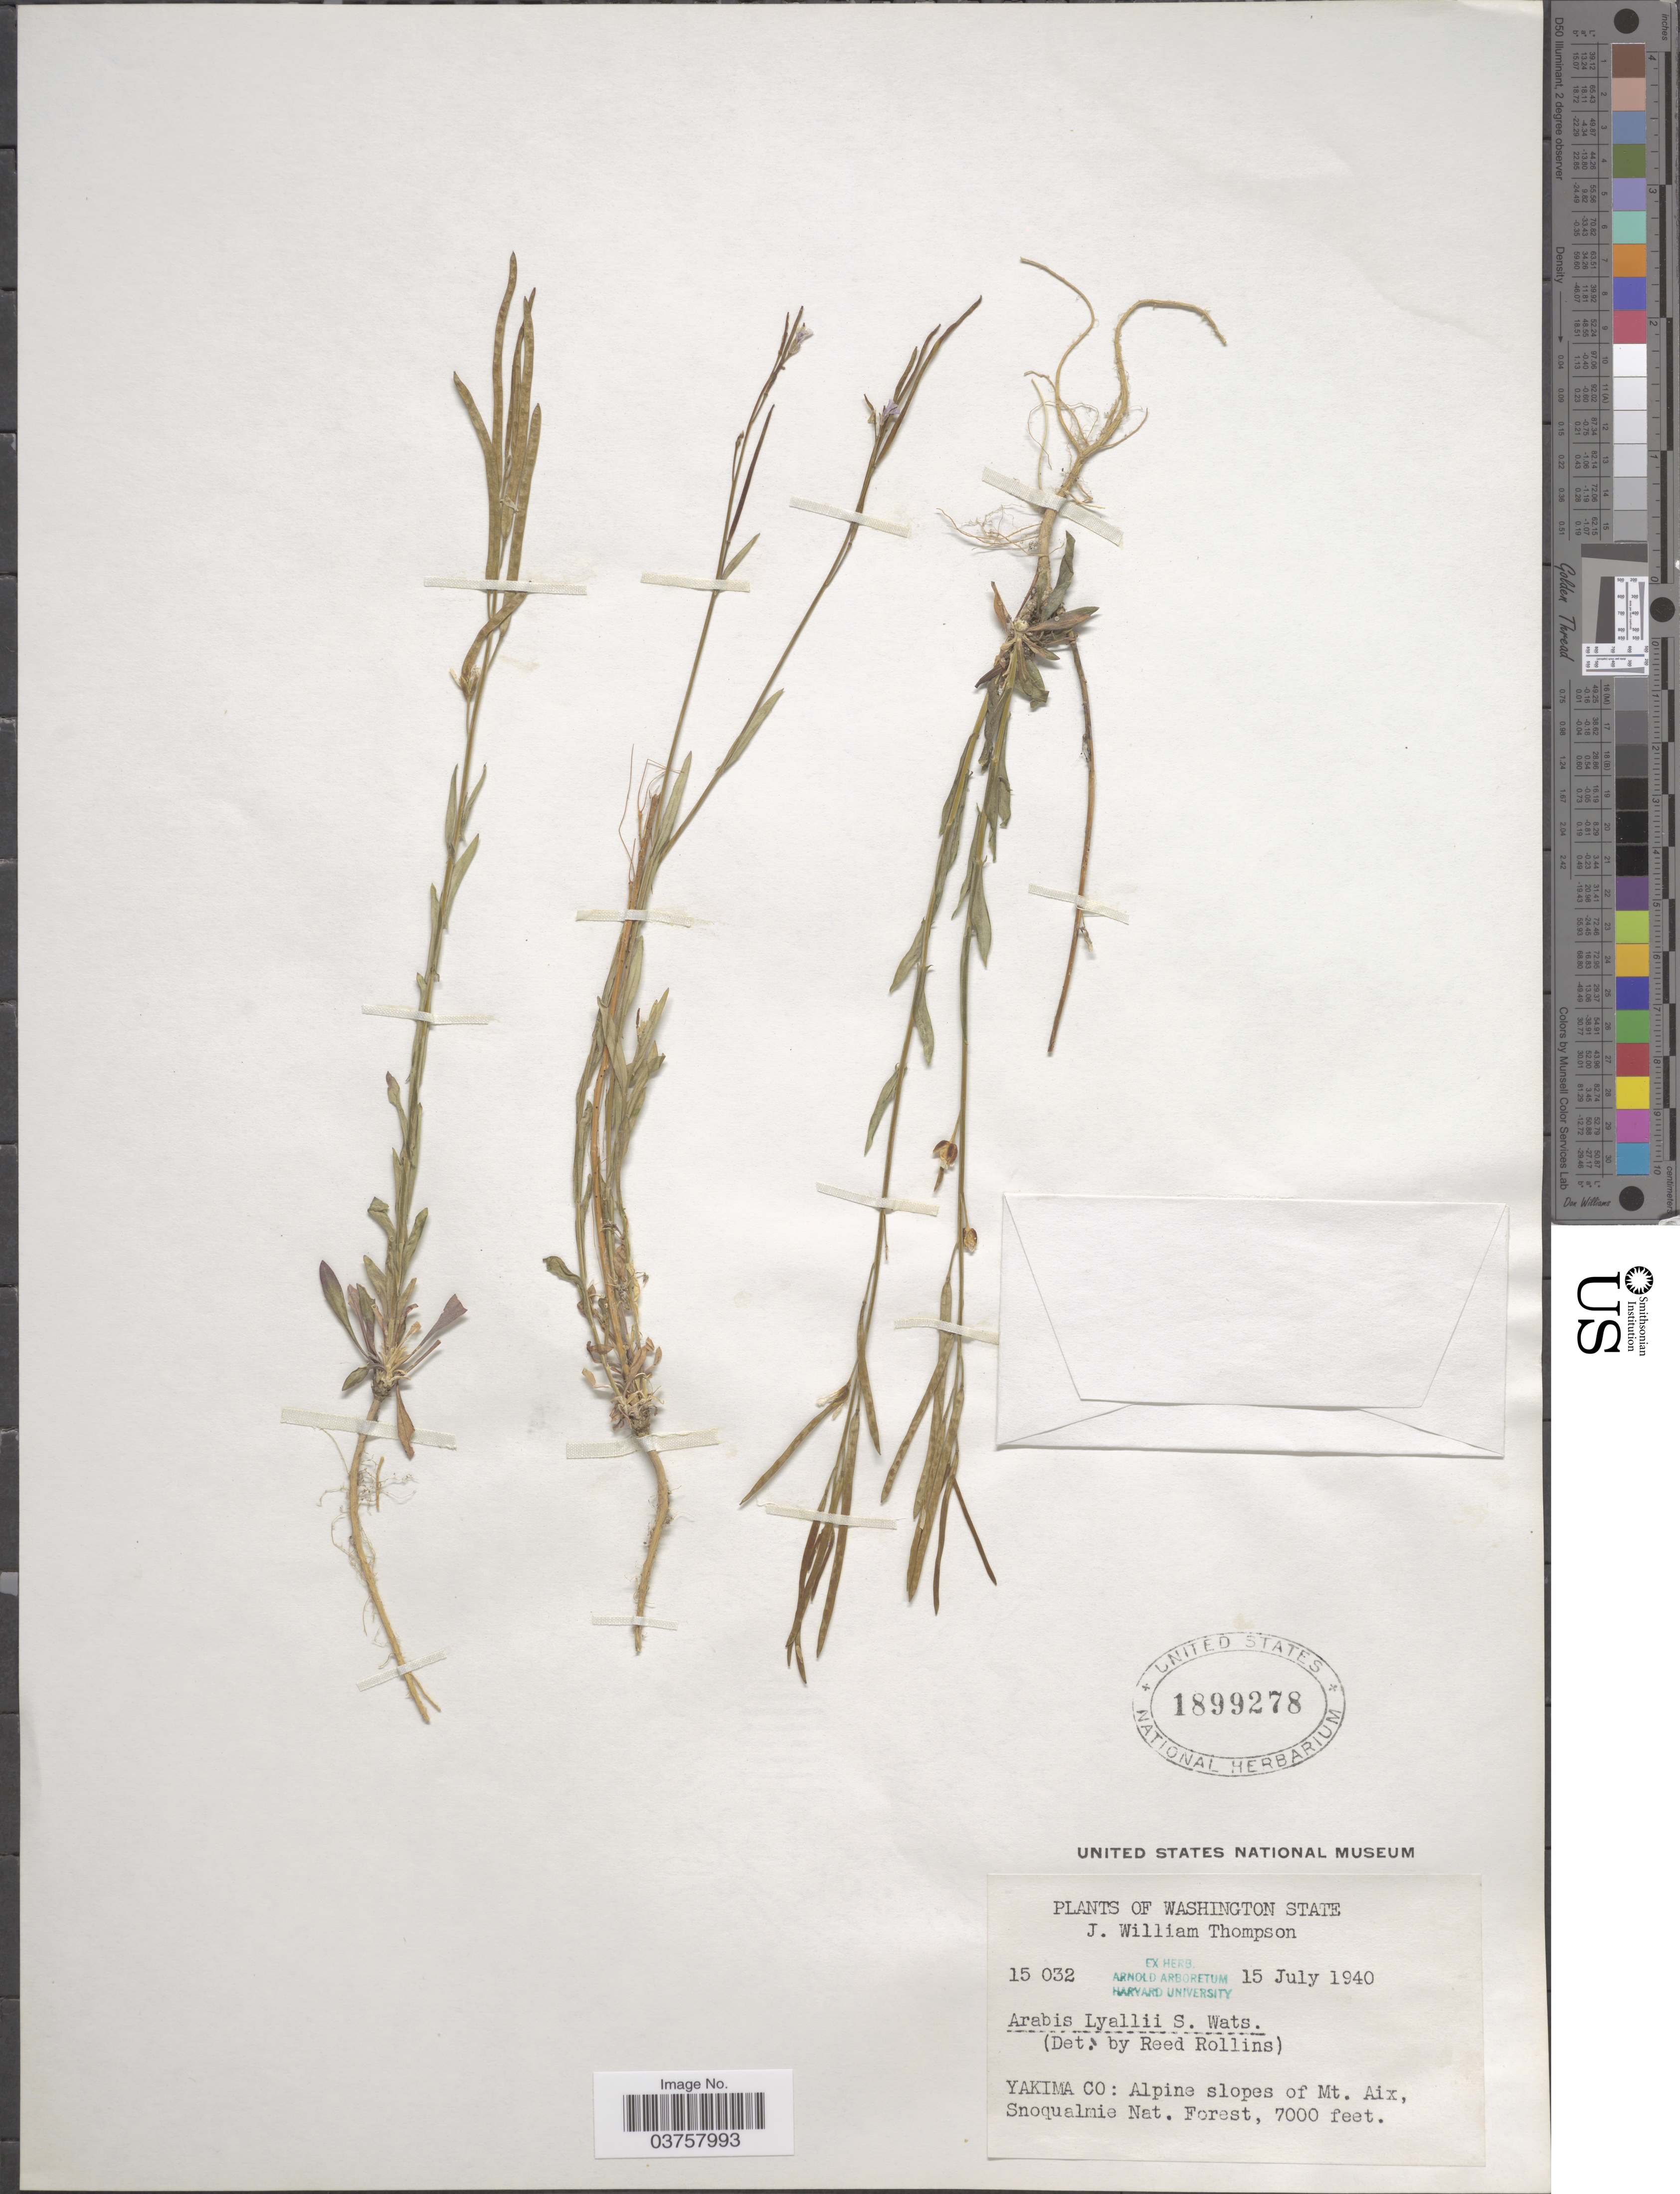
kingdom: Plantae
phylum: Tracheophyta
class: Magnoliopsida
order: Brassicales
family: Brassicaceae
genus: Arabis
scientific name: Arabis lyallii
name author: S. Watson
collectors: J. W. Thompson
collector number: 15032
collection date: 1940-07-15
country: United States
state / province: Washington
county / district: Yakima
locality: Yakima Co: Alpine slopes of Mt. Aix, Snoqualmie Nat. Forest.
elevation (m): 2134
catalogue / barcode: US 1899278